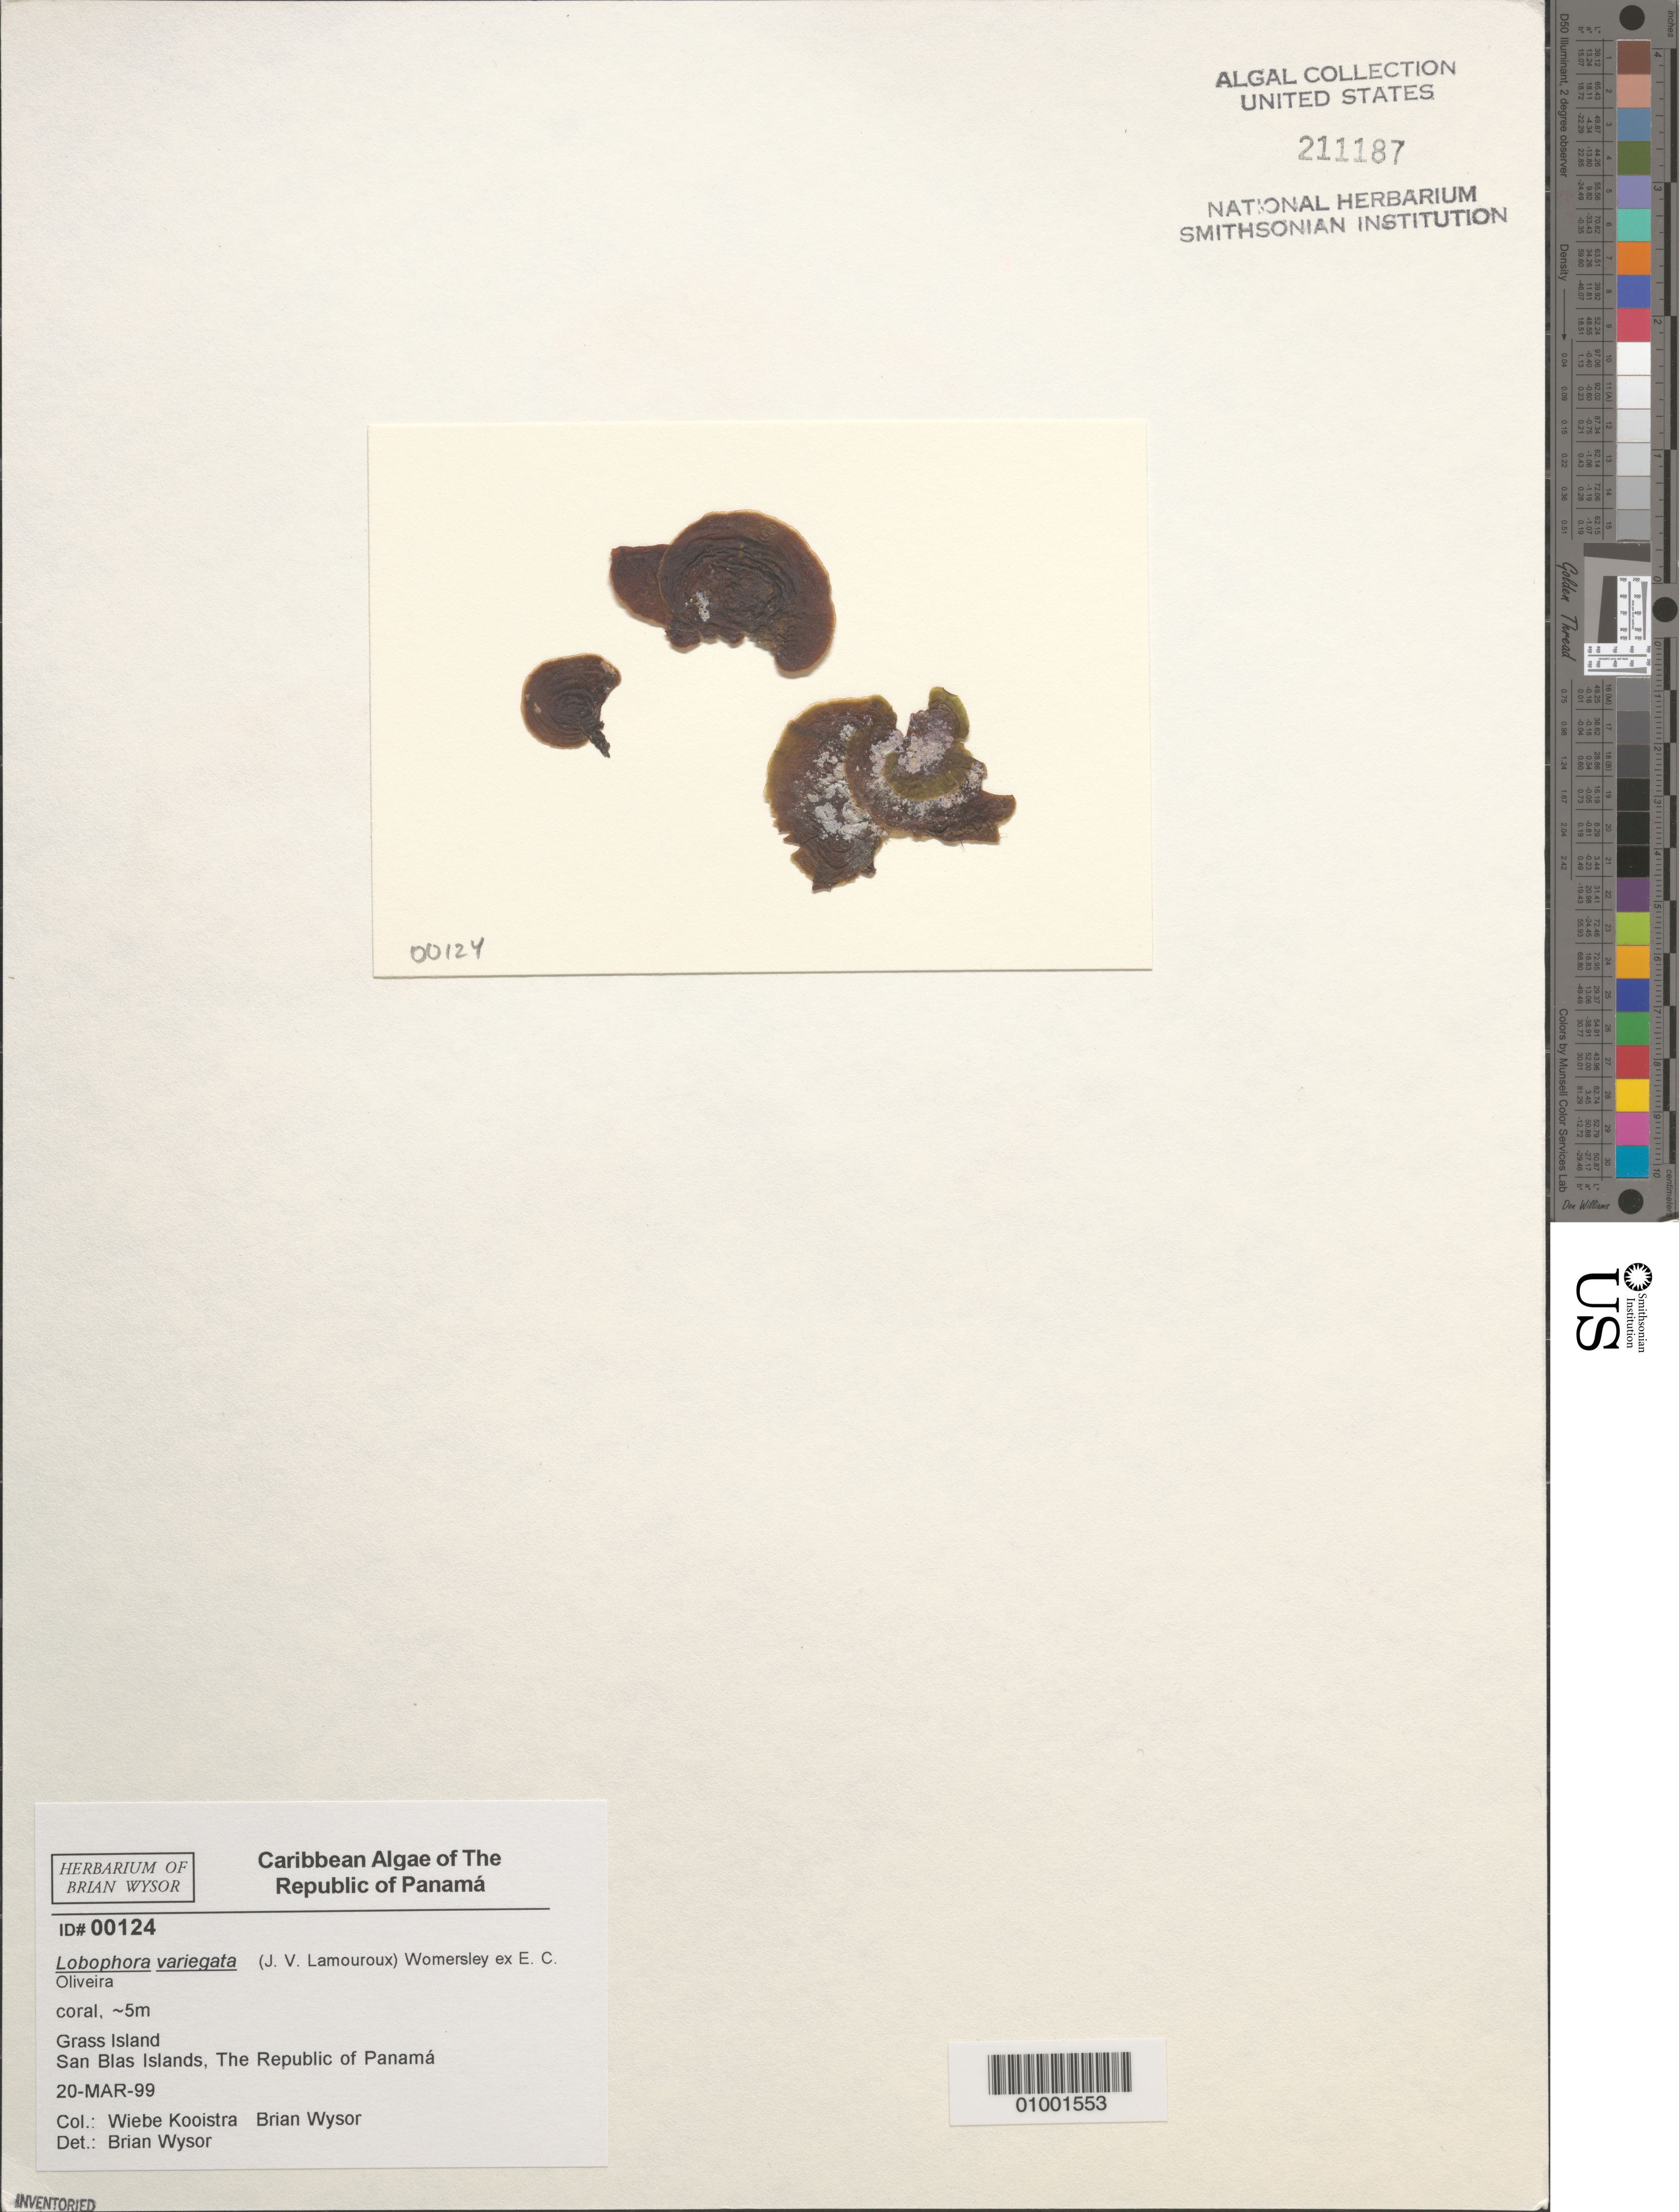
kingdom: Chromista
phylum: Ochrophyta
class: Phaeophyceae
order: Dictyotales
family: Dictyotaceae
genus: Lobophora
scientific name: Lobophora variegata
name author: (J.V.Lamouroux) Womersley & E.C. Oliveira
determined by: Wysor, B.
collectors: W. Kooistra & B. Wysor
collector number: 00124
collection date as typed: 20 Mar 1999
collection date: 1999-03-20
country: Panama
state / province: Kuna Yala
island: Grass Island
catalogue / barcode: US 211187